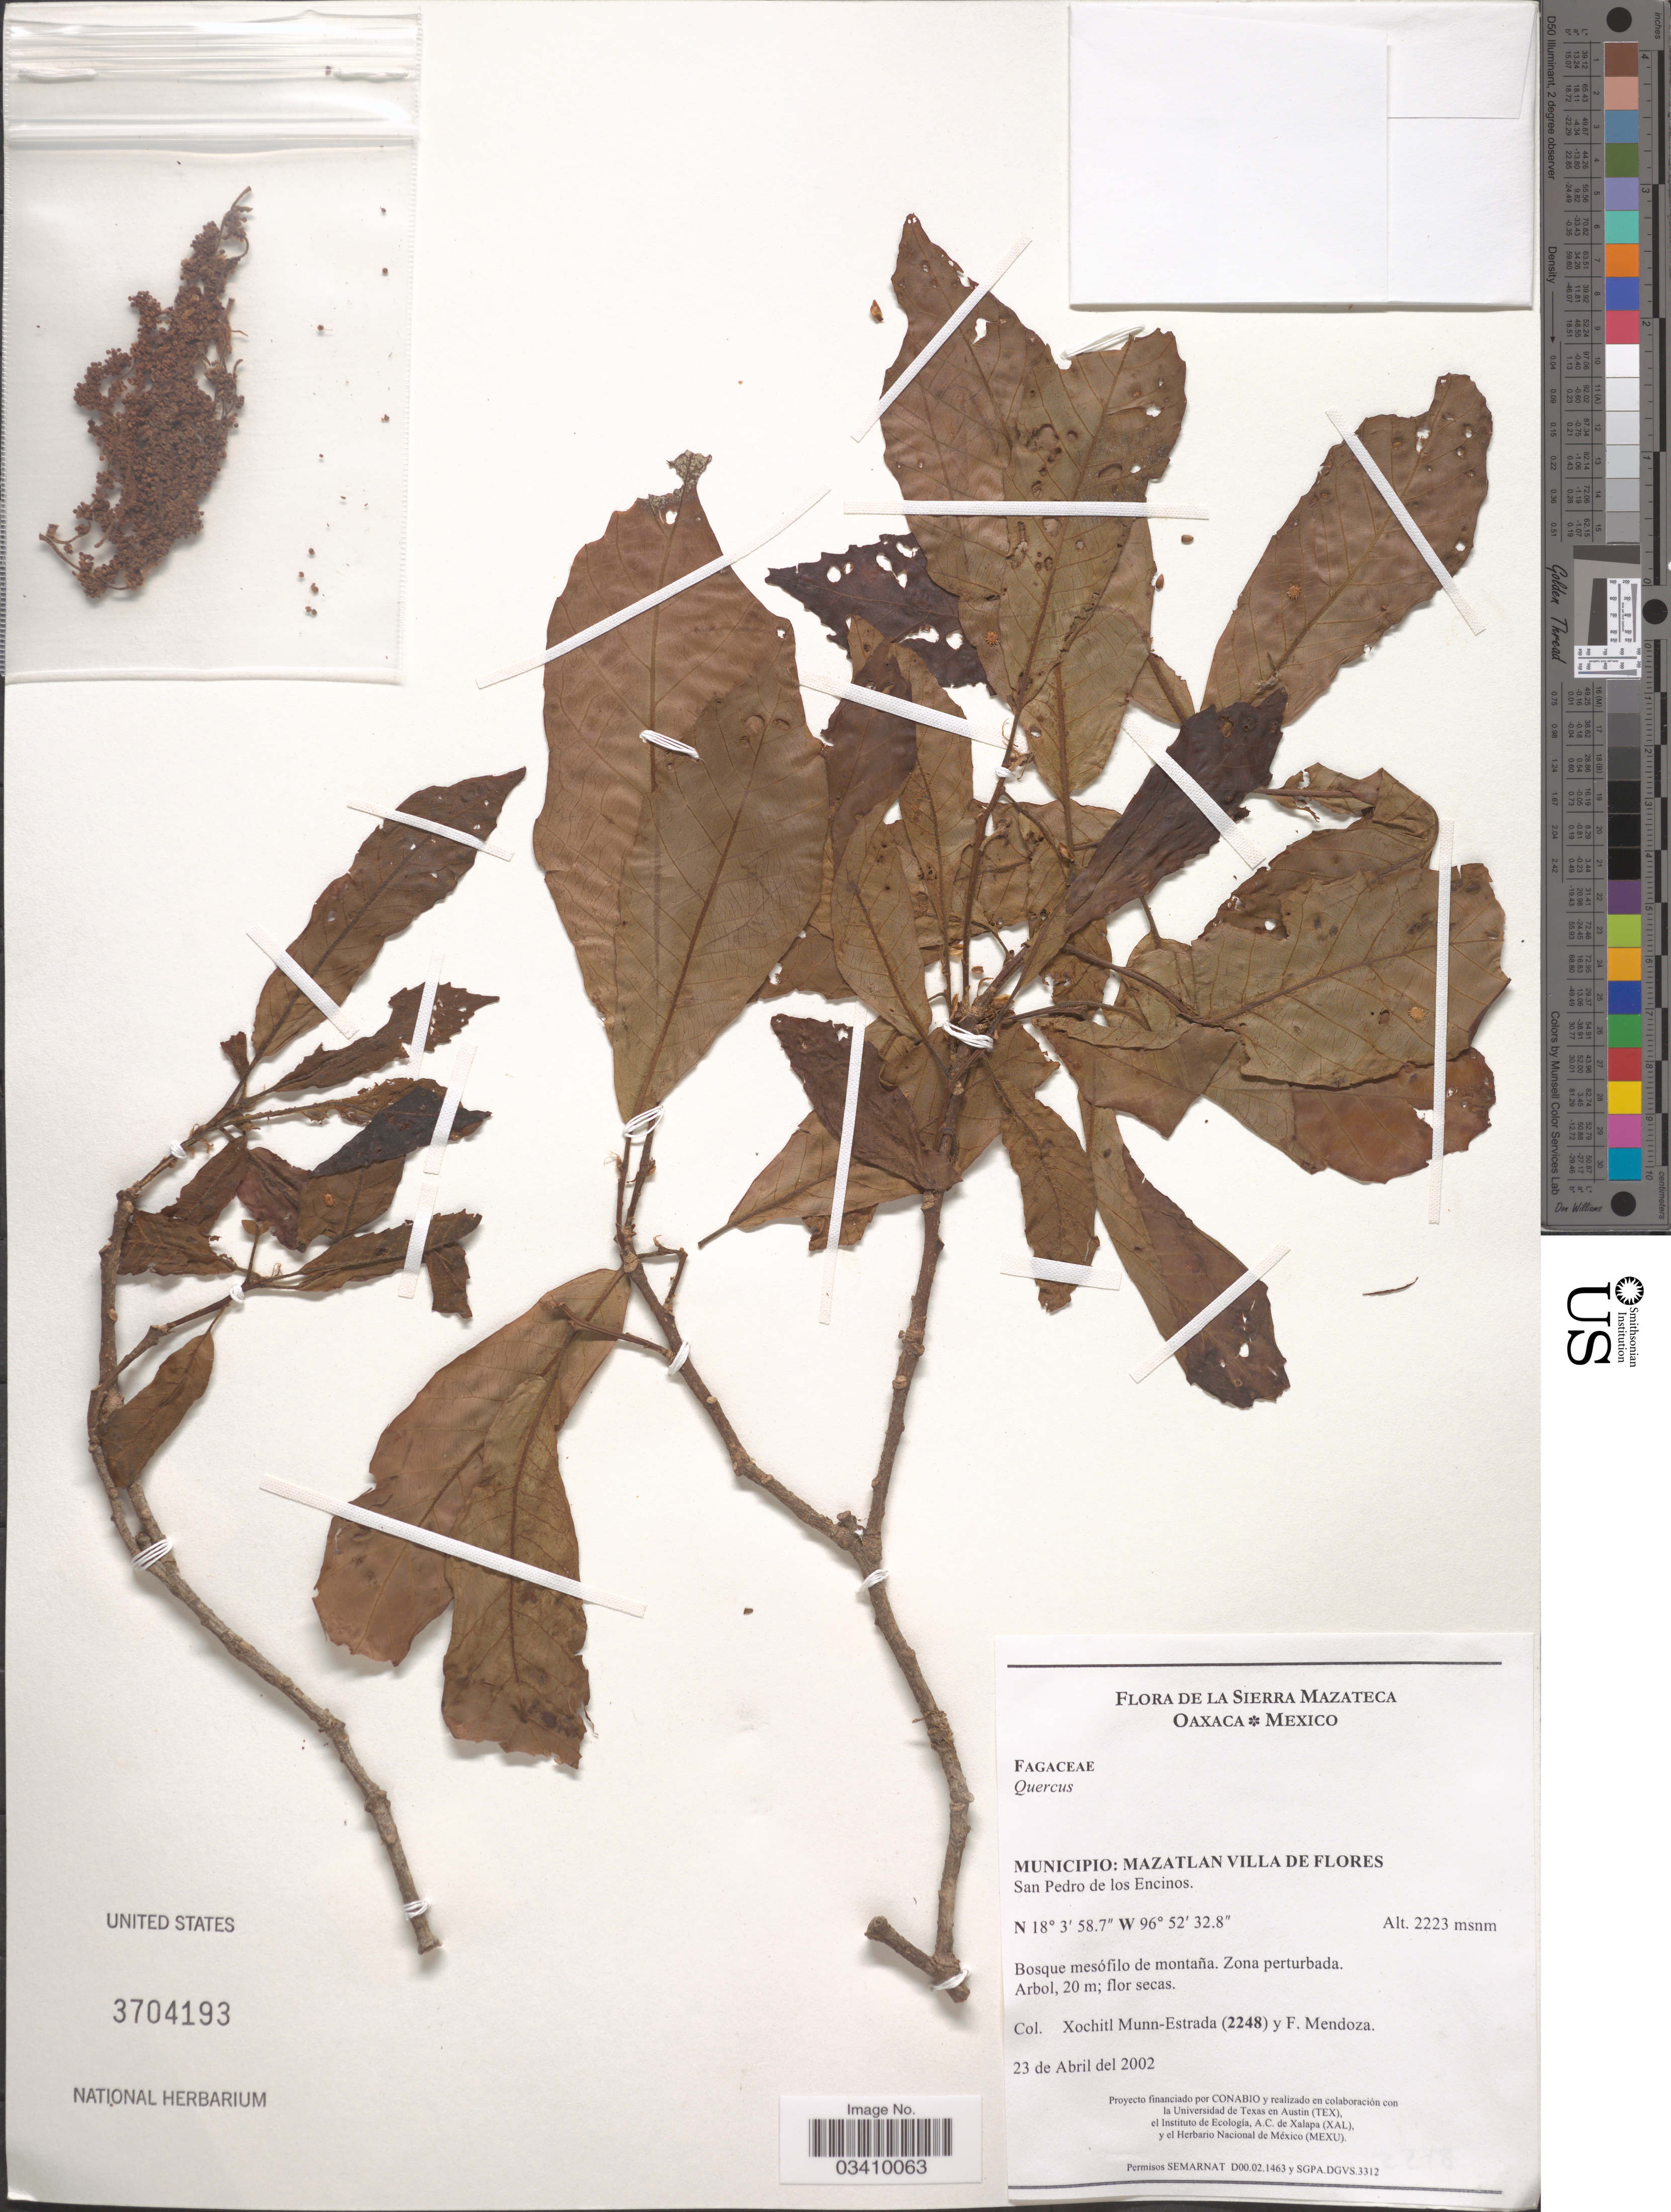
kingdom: Plantae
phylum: Tracheophyta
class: Magnoliopsida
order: Fagales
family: Fagaceae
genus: Quercus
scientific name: Quercus sp.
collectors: X. Munn-Estrada & F. Mendoza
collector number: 2248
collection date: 2002-04-23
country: Mexico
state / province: Oaxaca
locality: La Sierra Mazateca. Municipio: Mazatlan Villa de Flores. San Pedro de los Encinos.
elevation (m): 2223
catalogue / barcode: US 3704193